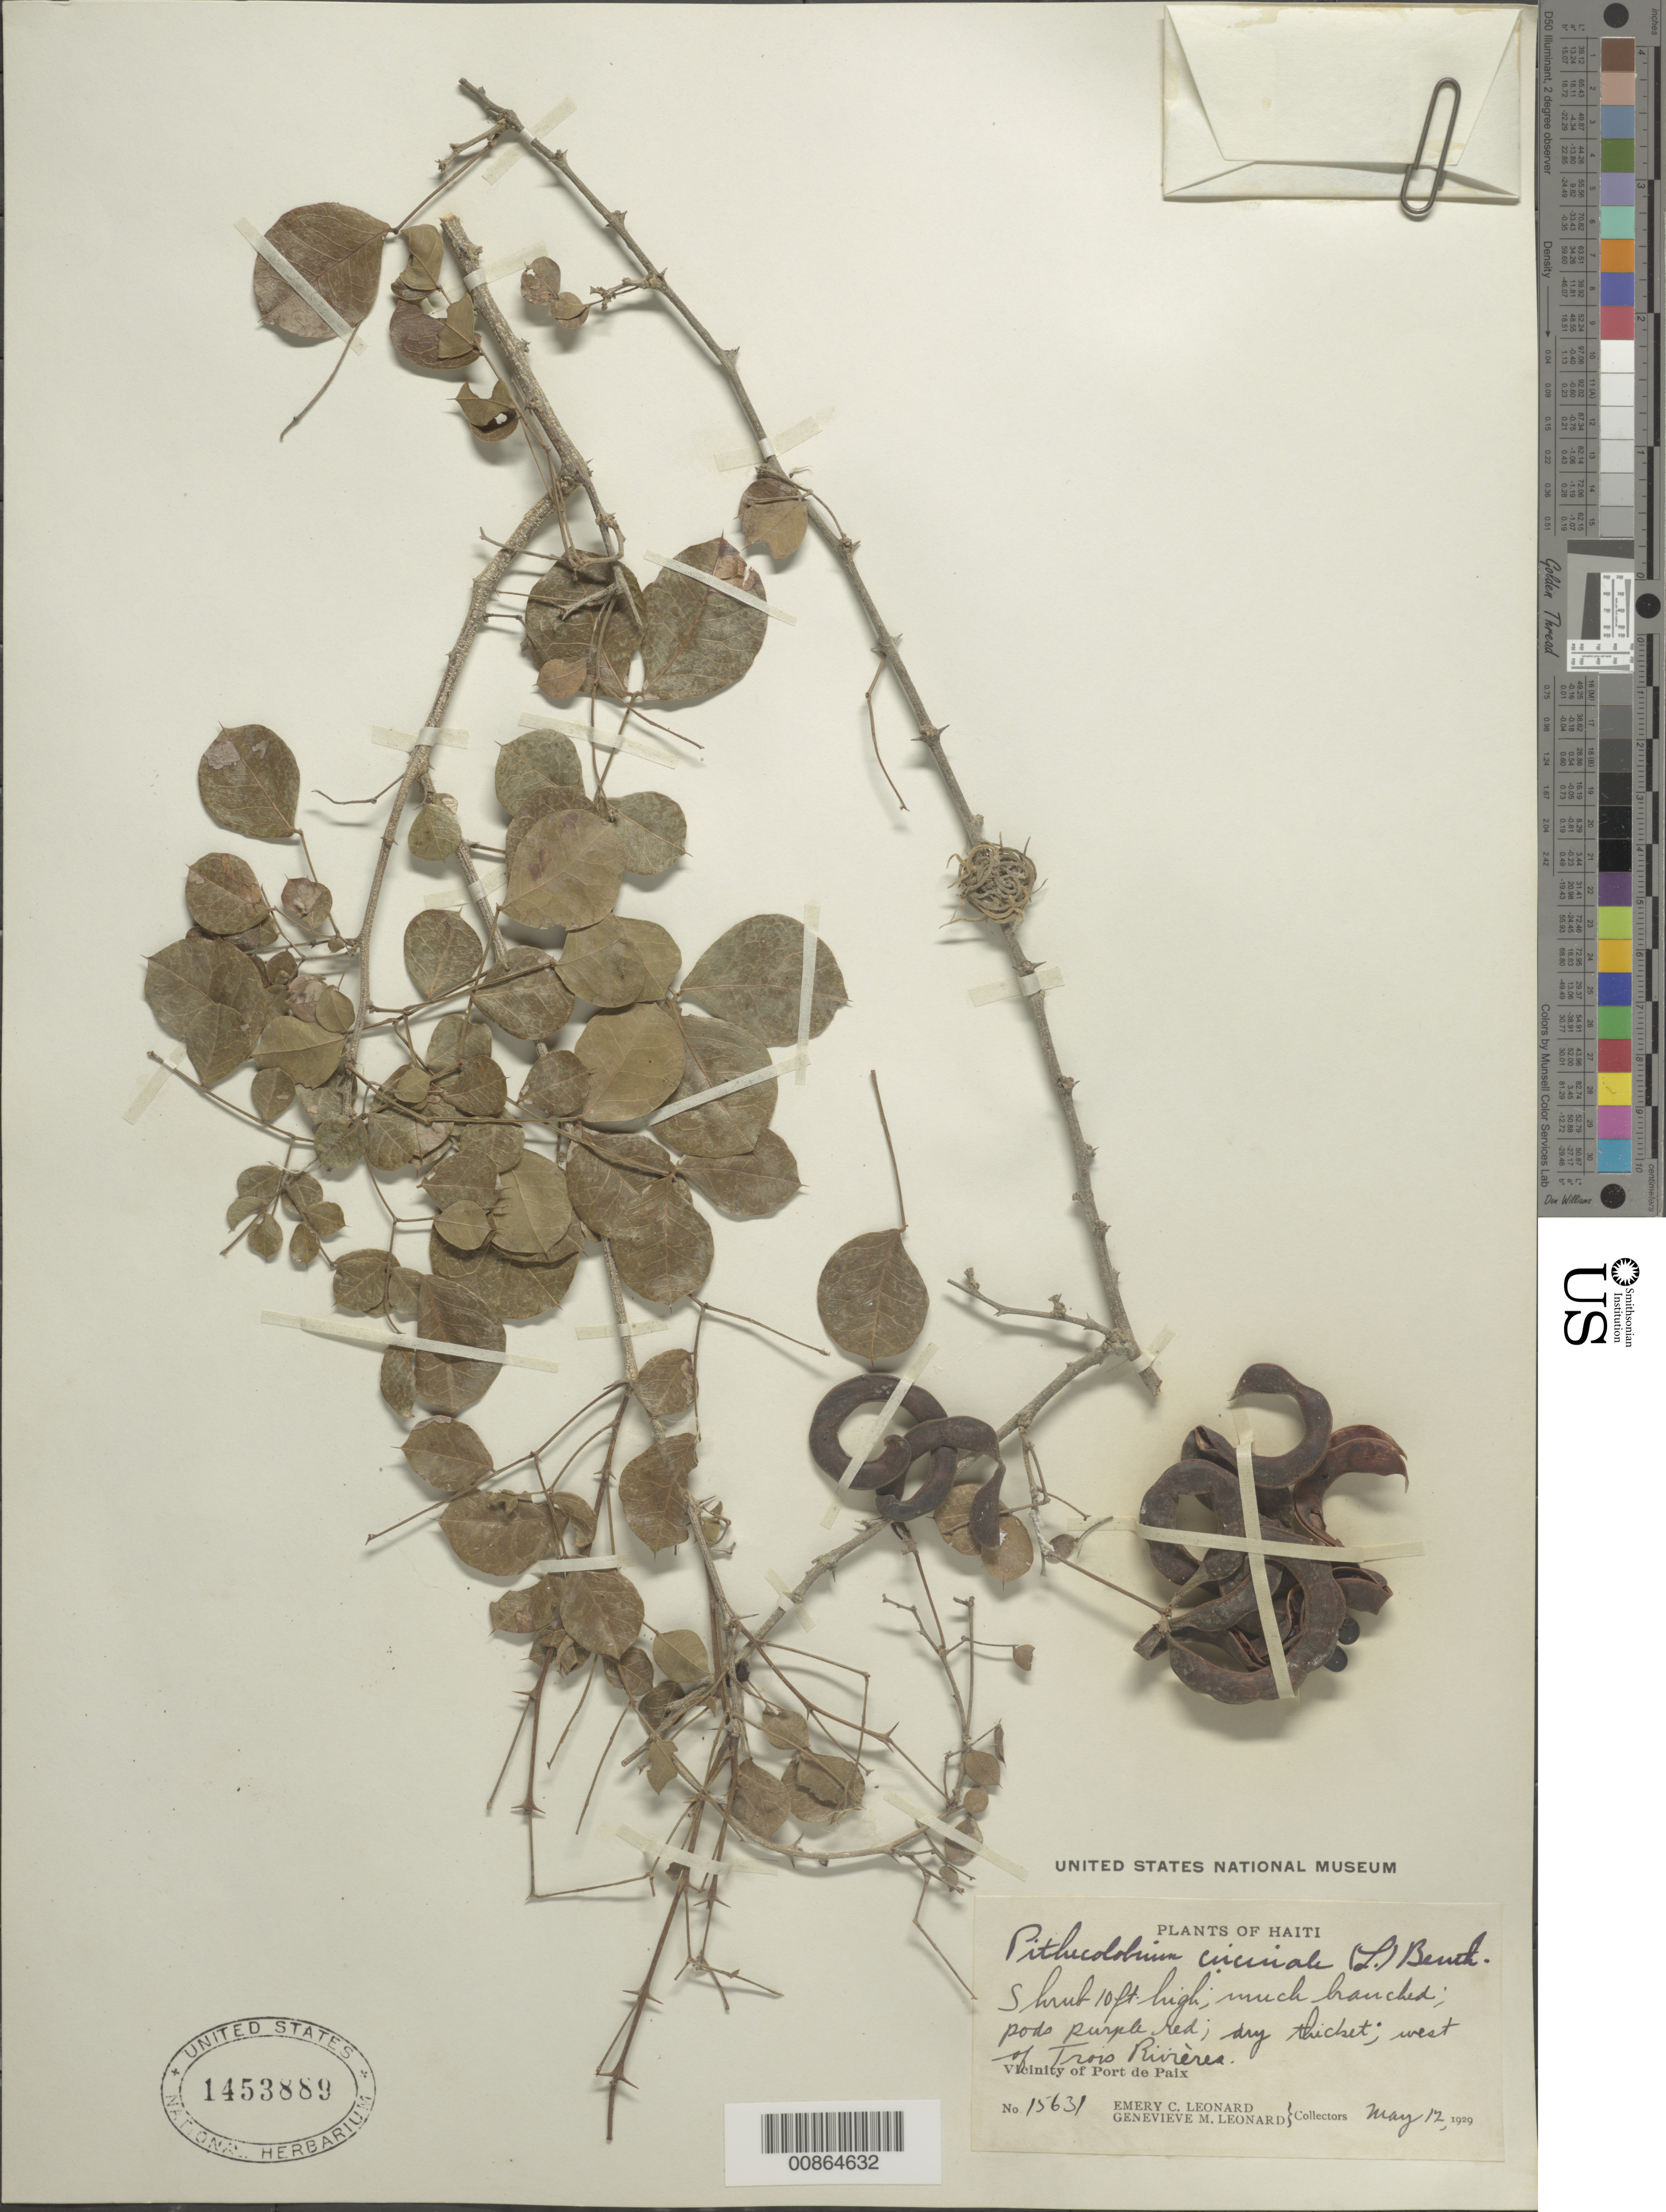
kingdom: Plantae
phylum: Tracheophyta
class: Magnoliopsida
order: Fabales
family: Fabaceae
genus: Pithecellobium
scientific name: Pithecellobium circinale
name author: (L.) Benth.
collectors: E. C. Leonard & G. M. Leonard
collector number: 15631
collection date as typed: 12 May 1929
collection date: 1929-05-12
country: Haiti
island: Hispaniola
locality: Vicinity of Port-de-Paix. West of Trois Rivières.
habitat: Dry thicket.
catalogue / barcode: US 1453889